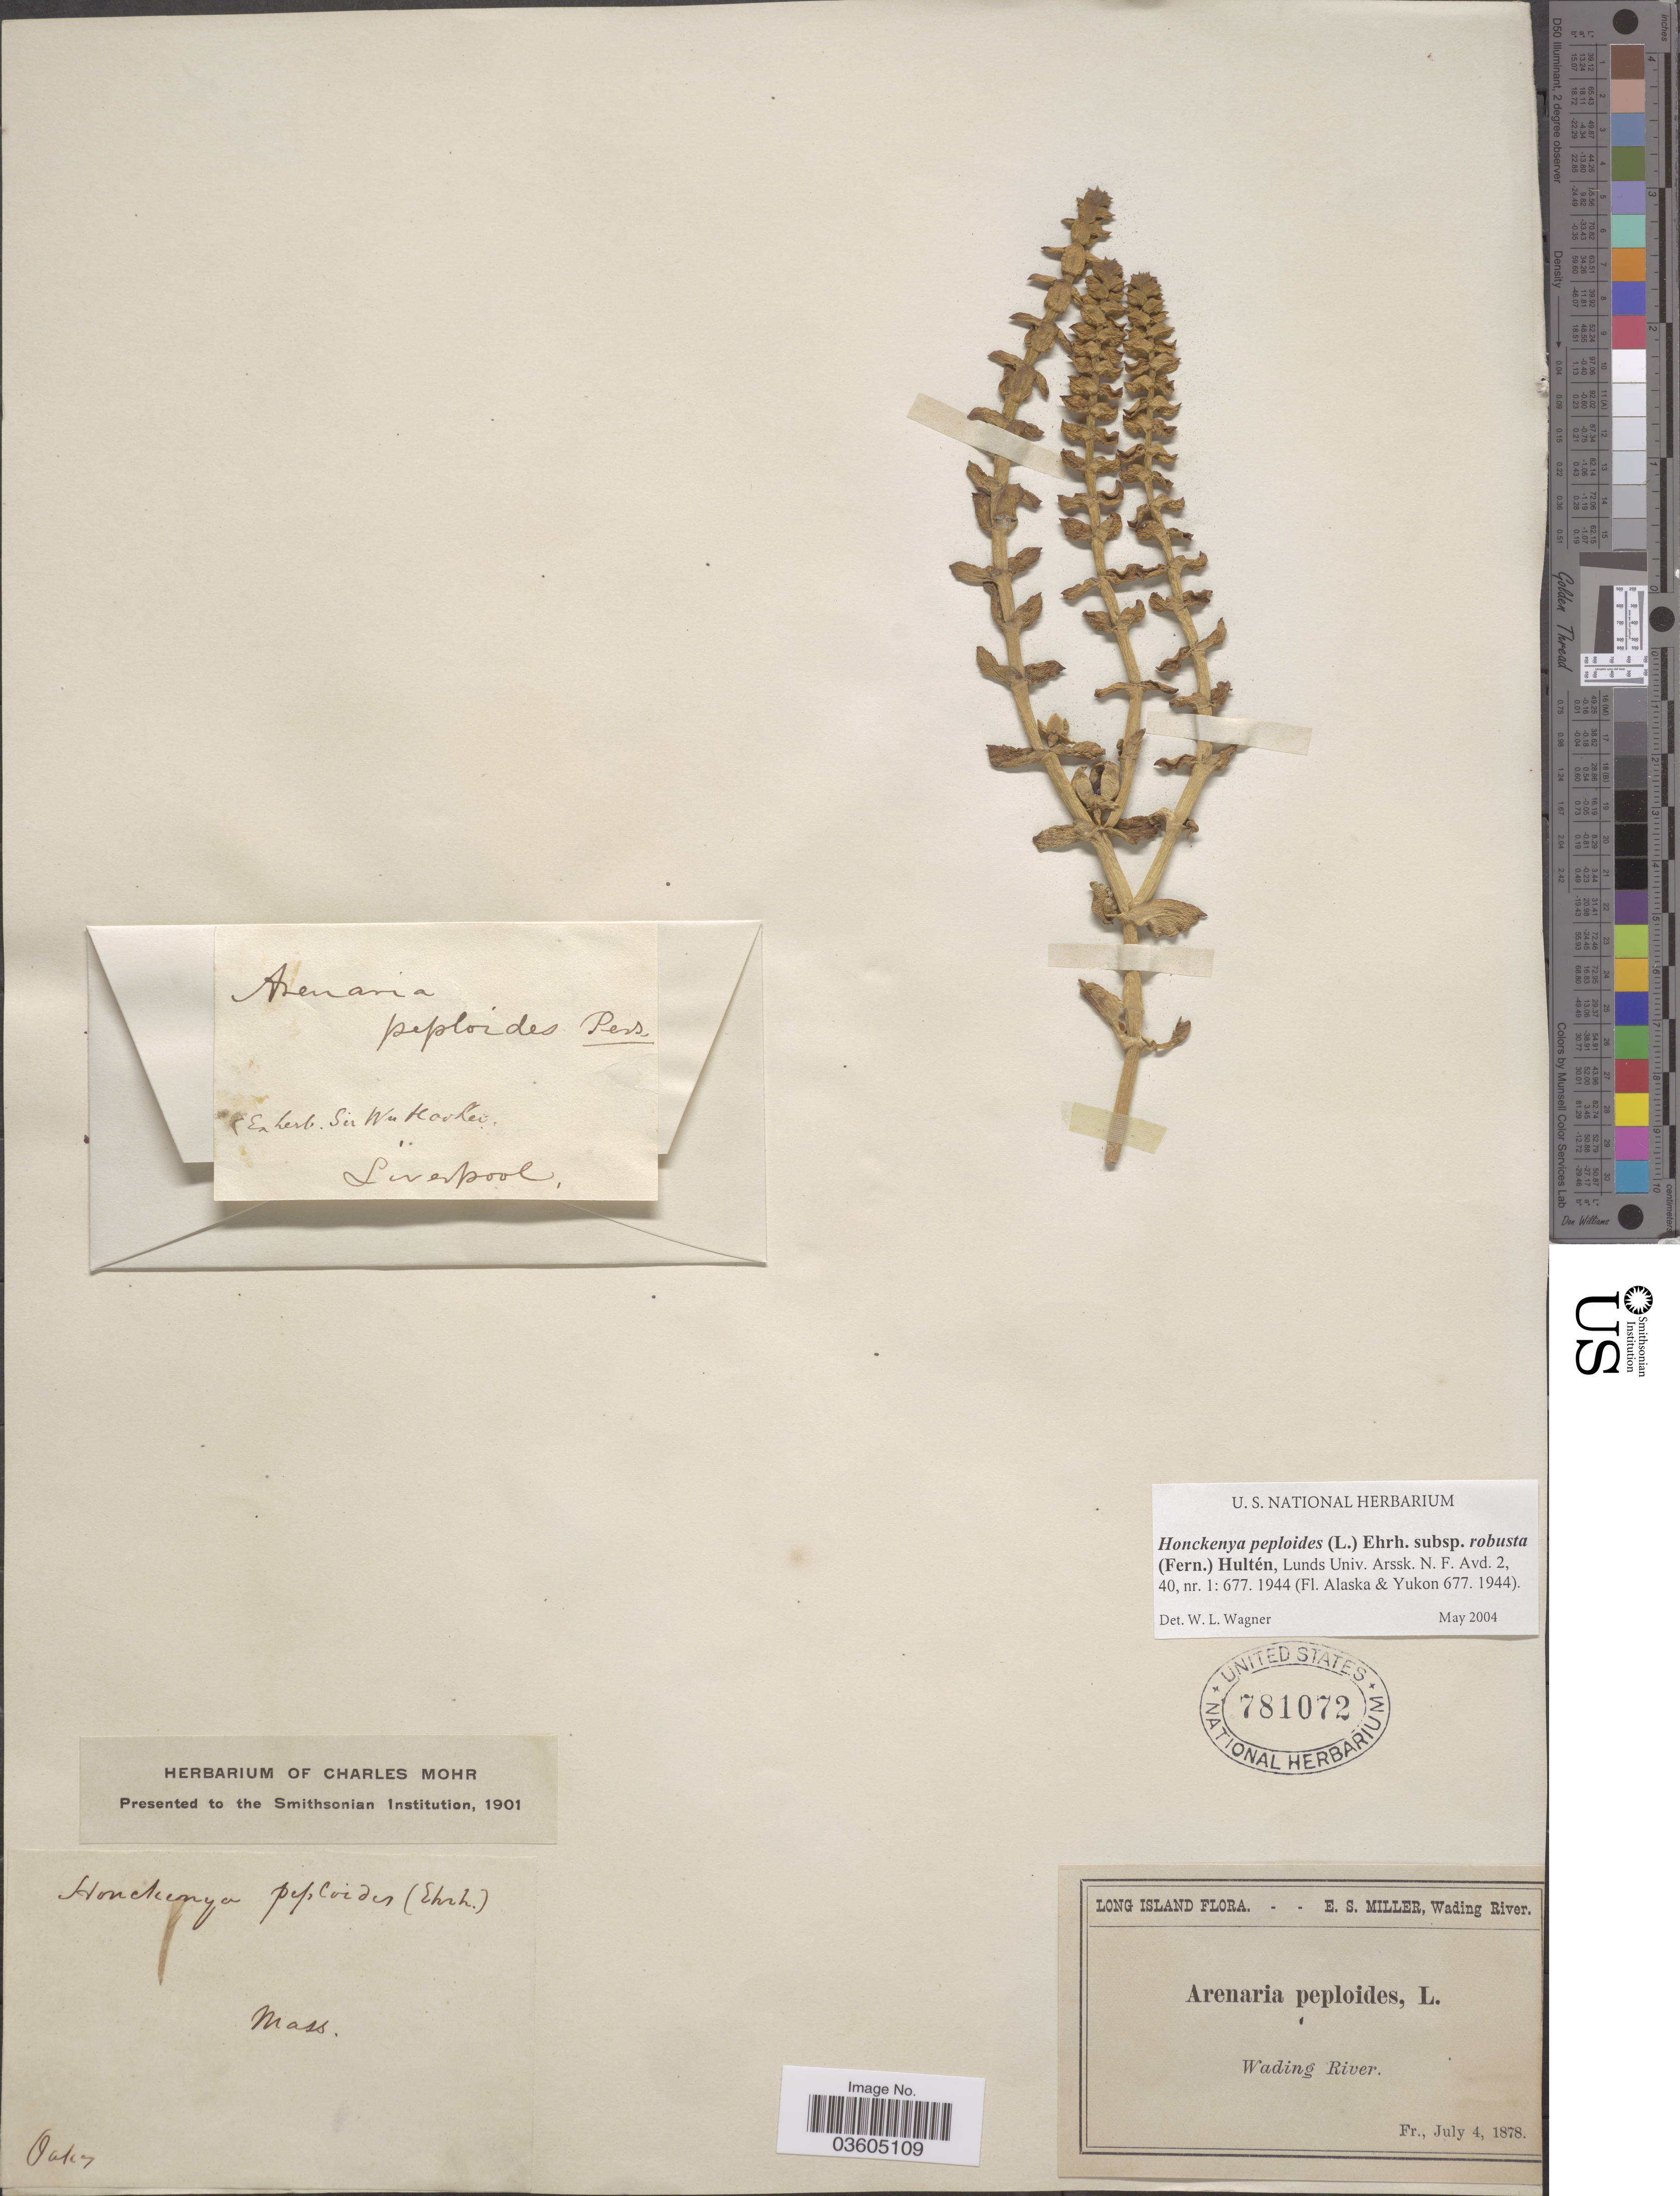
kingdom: Plantae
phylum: Tracheophyta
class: Magnoliopsida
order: Caryophyllales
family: Caryophyllaceae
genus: Honckenya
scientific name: Honckenya peploides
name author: (L.) Ehrh.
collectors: E. S. Miller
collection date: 1878-07-04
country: United States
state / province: New York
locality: Long Island. Wading River.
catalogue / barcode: US 781072